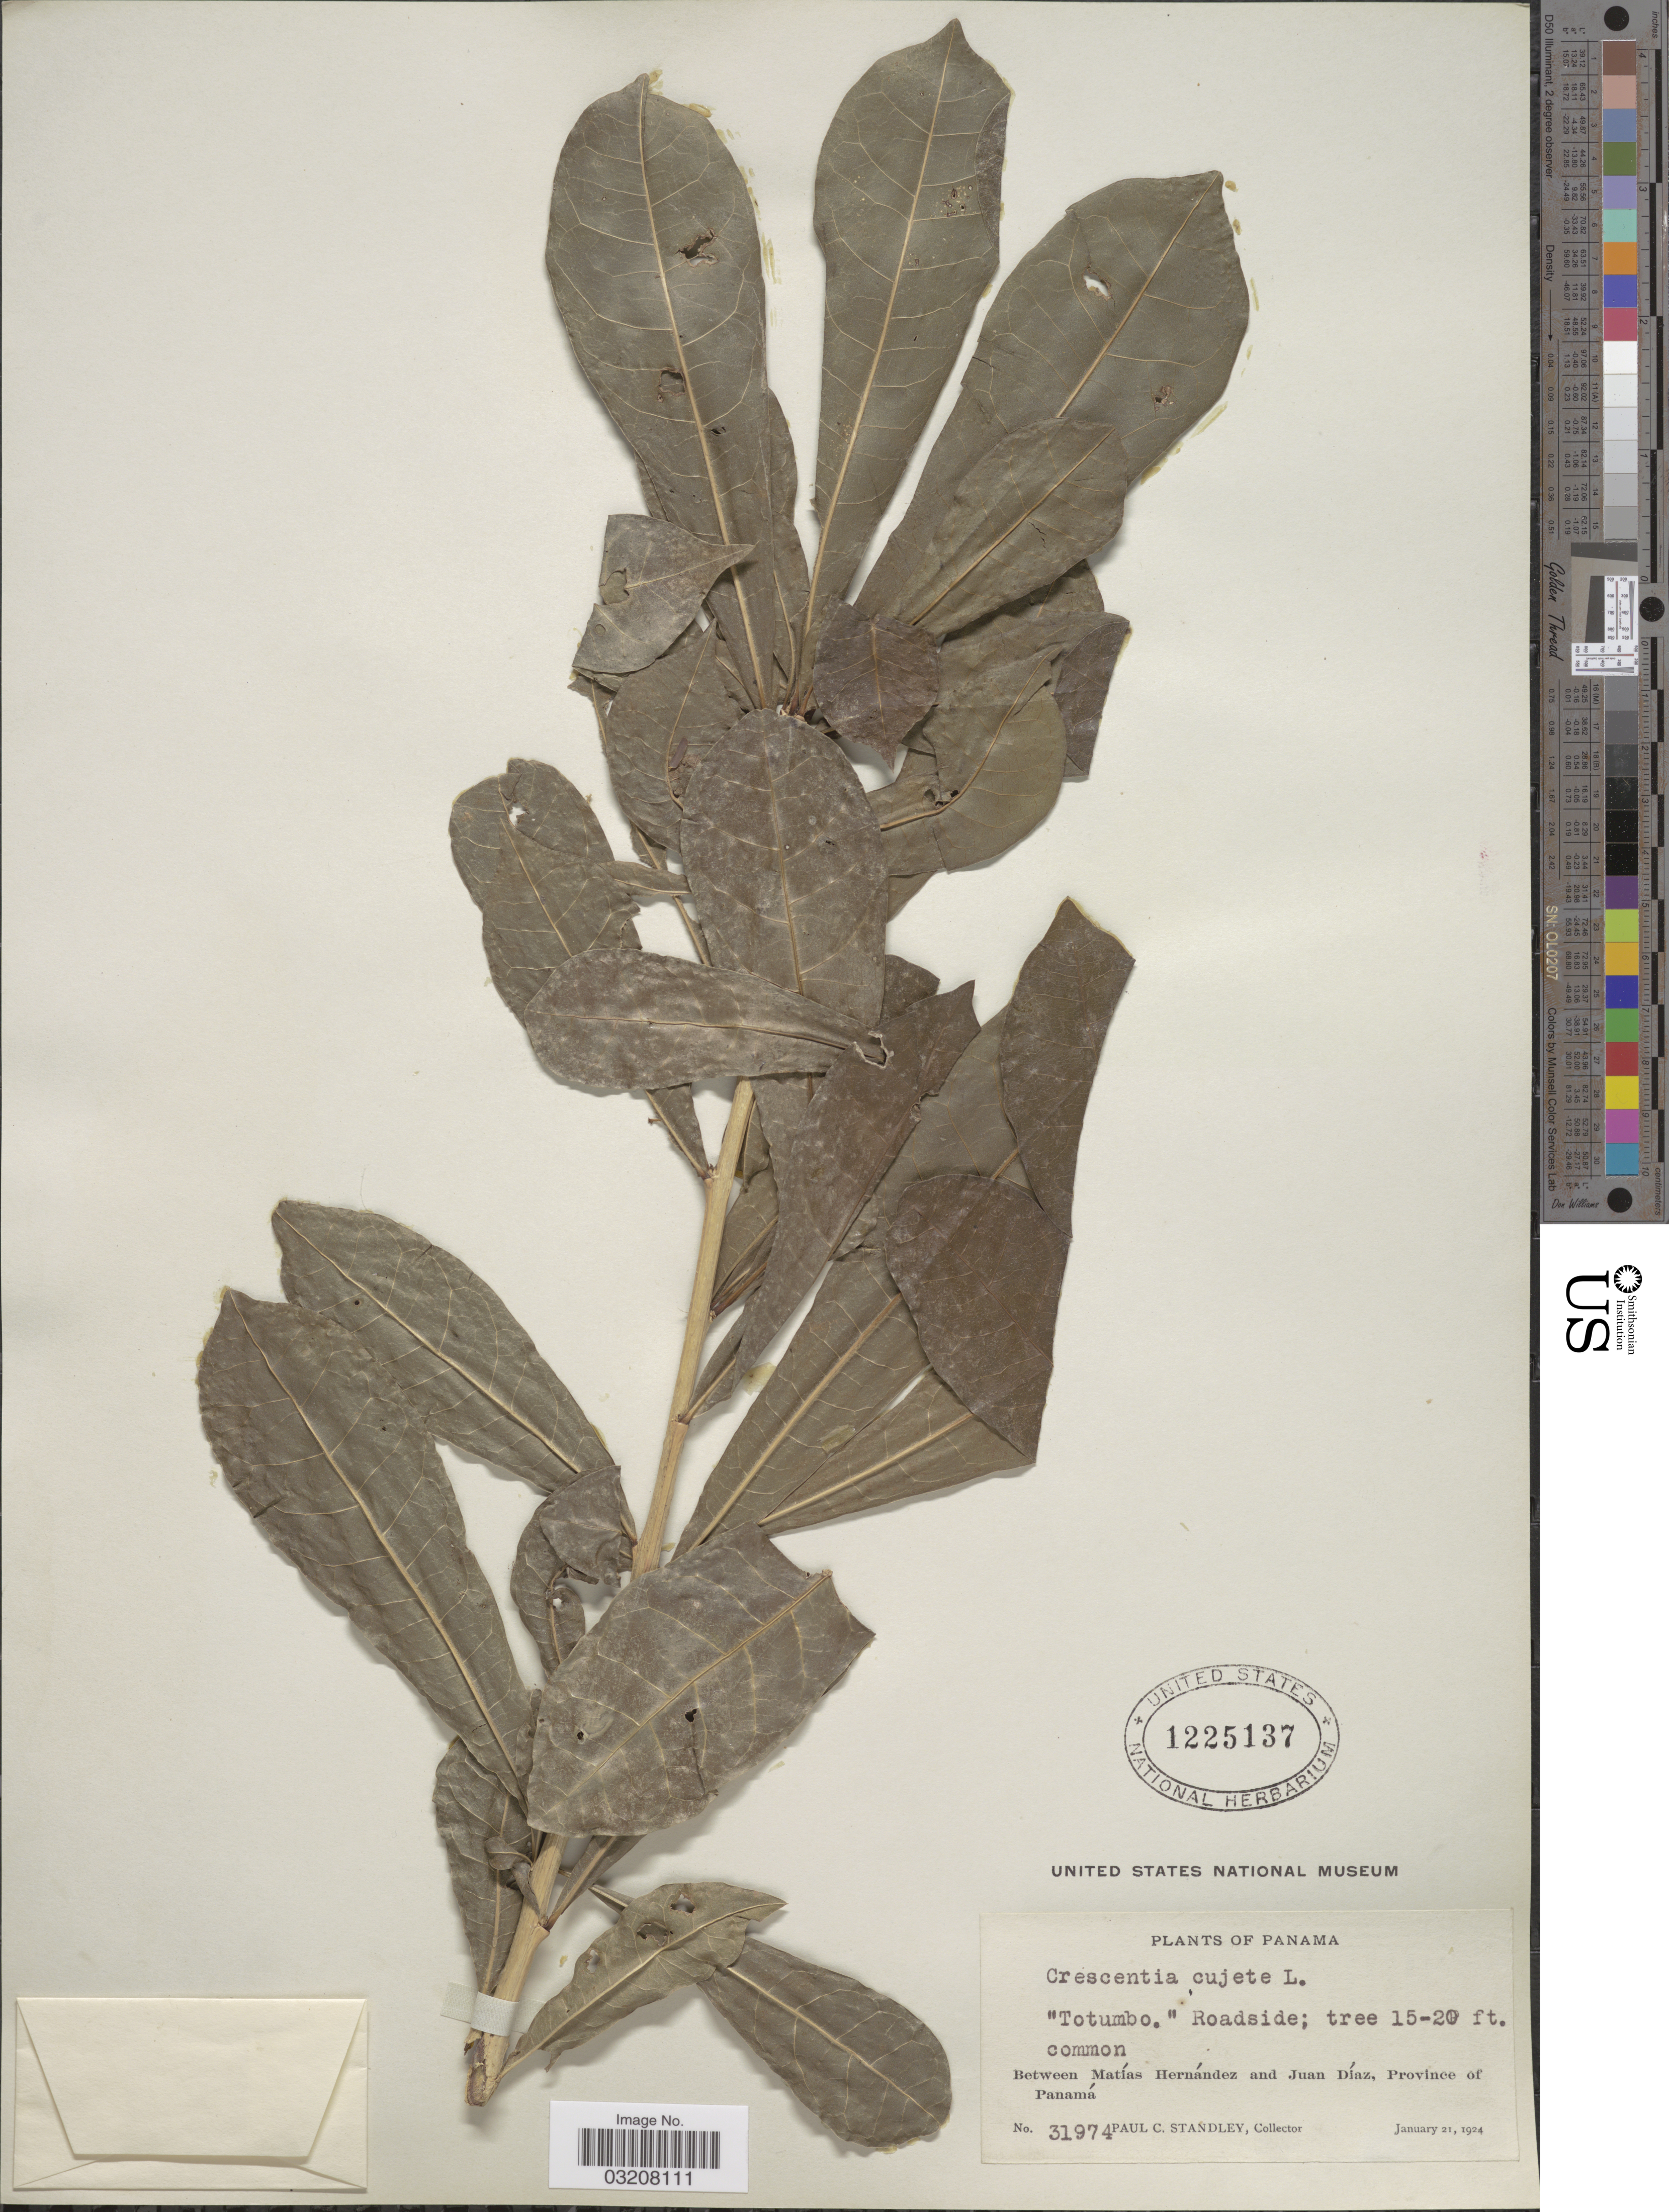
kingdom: Plantae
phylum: Tracheophyta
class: Magnoliopsida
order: Lamiales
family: Bignoniaceae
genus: Crescentia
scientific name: Crescentia cujete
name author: L.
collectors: P. C. Standley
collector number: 31974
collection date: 1924-01-21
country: Panama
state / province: Panamá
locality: Between Matías Hernández and Juan Díaz.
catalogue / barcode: US 1225137